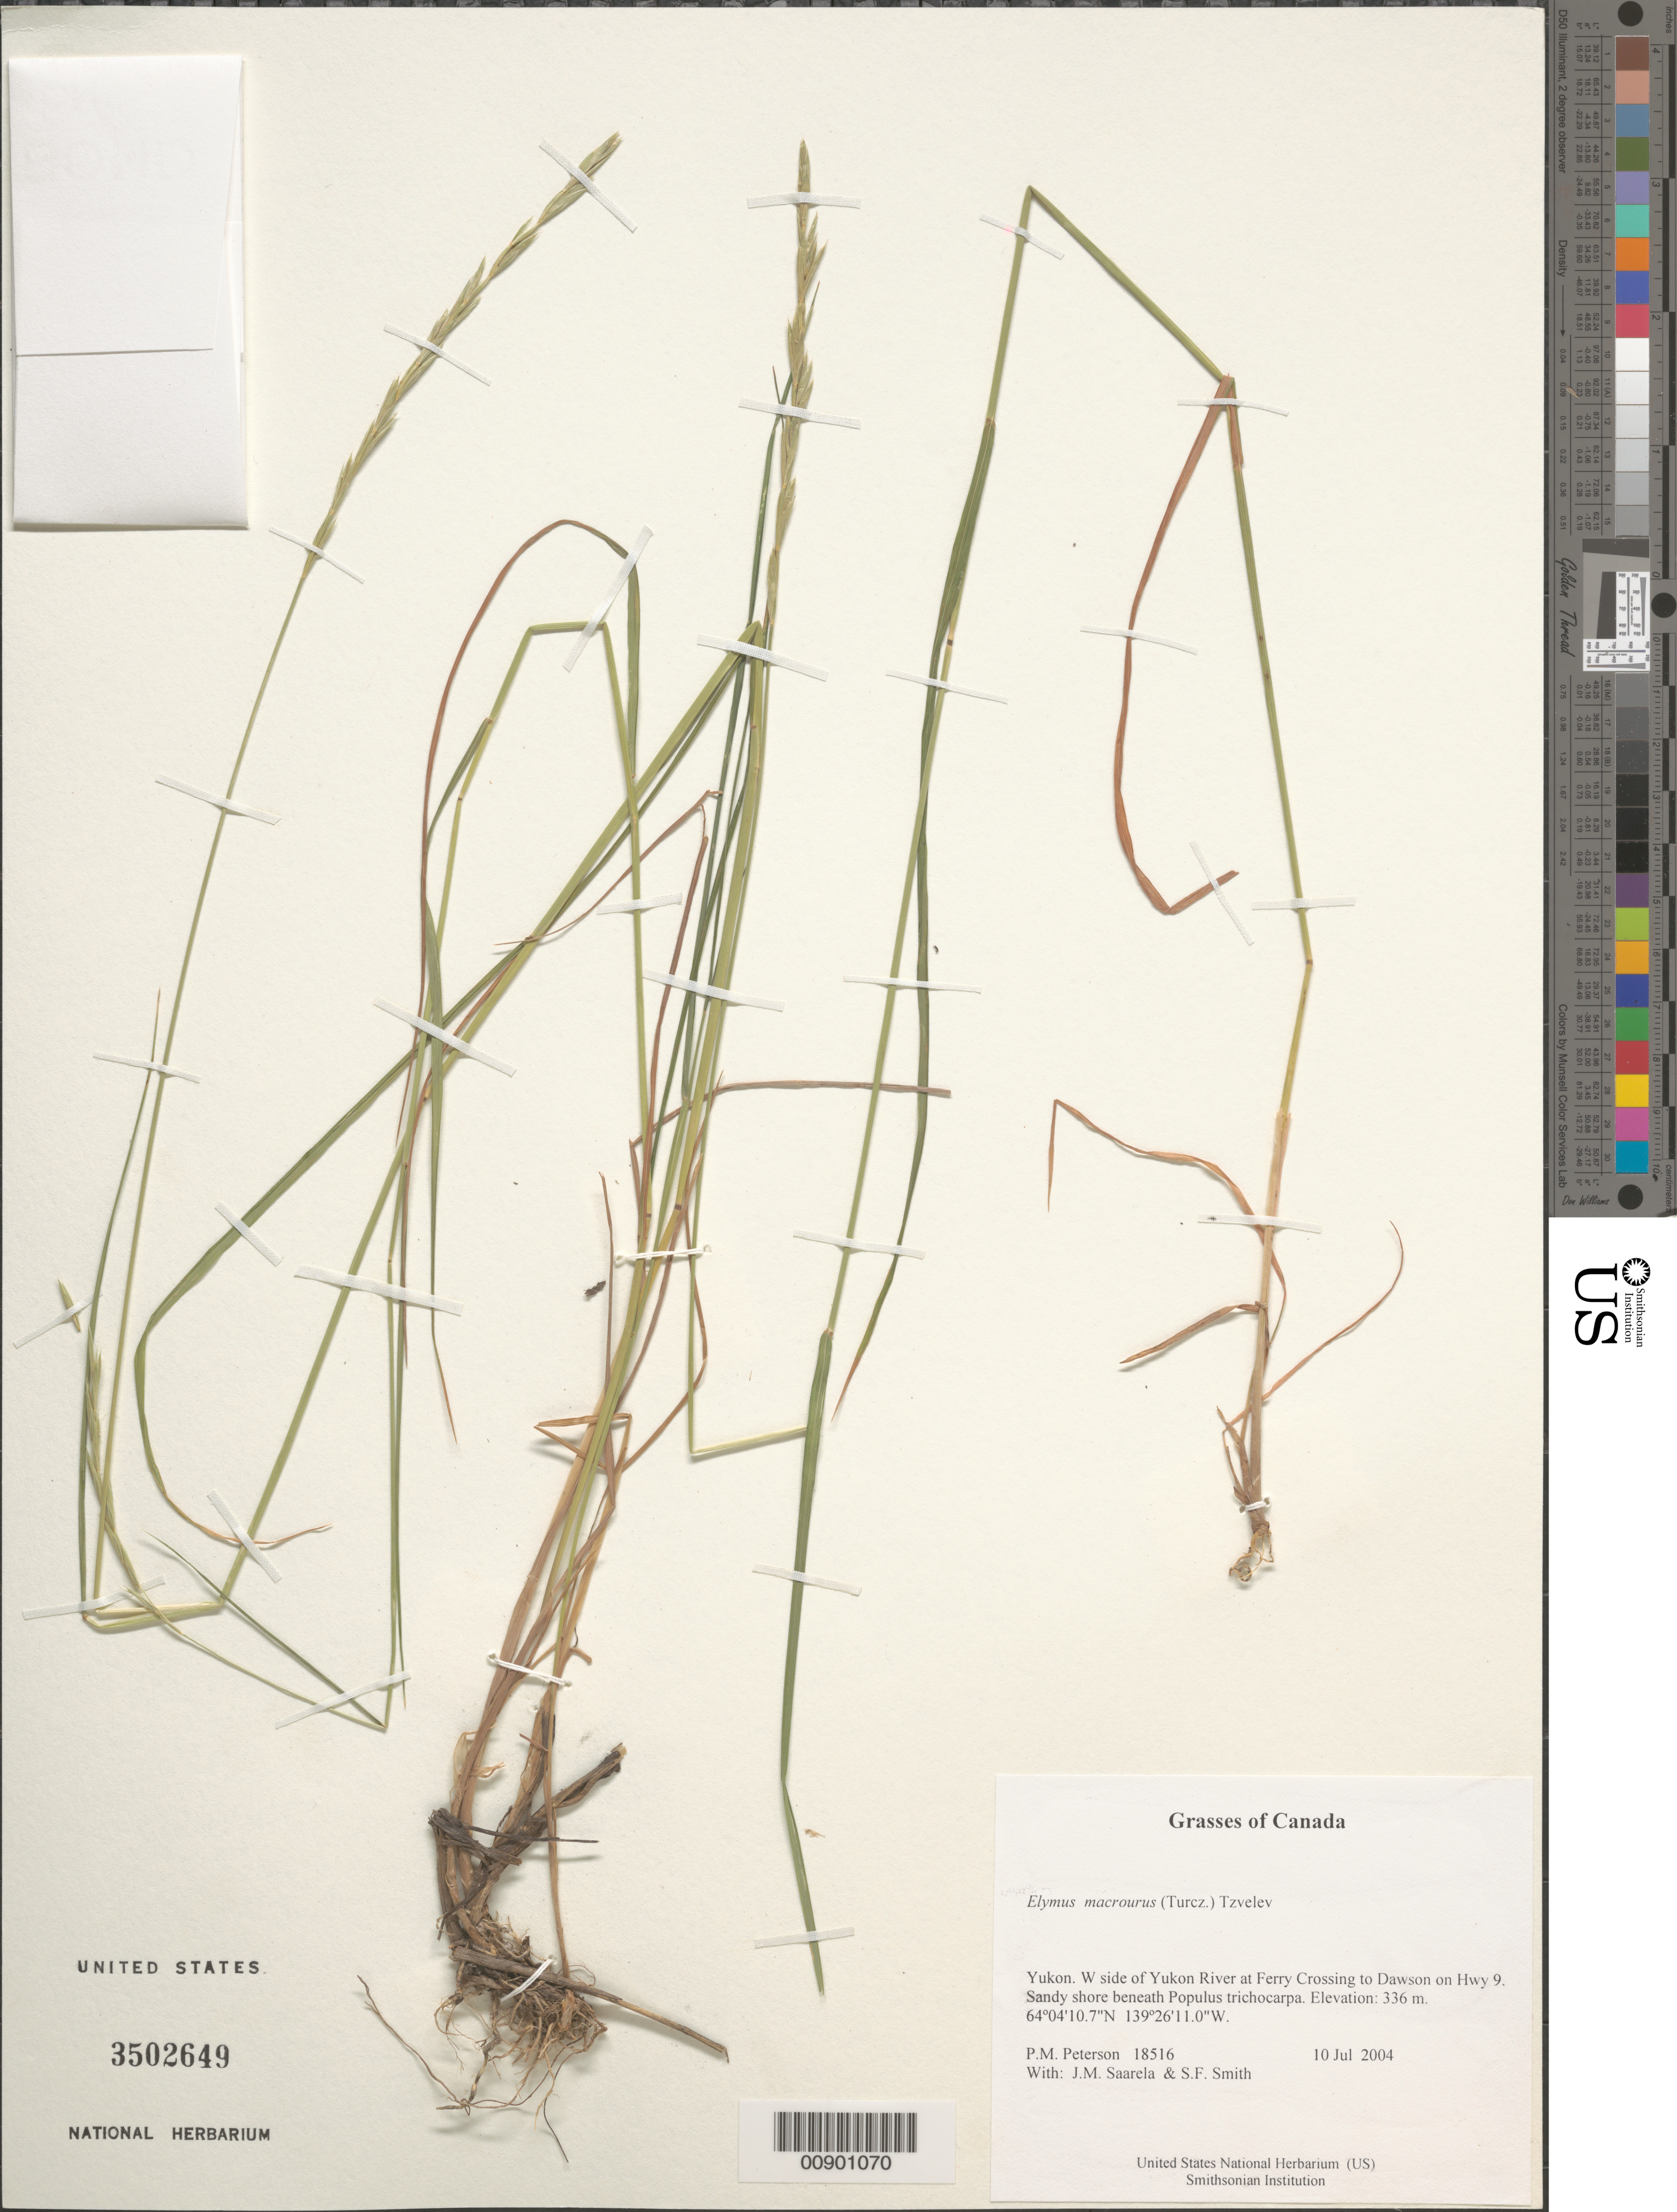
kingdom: Plantae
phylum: Tracheophyta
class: Liliopsida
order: Poales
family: Poaceae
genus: Elymus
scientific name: Elymus macrourus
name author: (Turcz. ex Steud.) Tzvelev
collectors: P. M. Peterson, J. Saarela & S.F. Smith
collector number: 18516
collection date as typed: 10 Jul 2004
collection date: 2004-07-10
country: Canada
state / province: Yukon Territory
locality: W side of Yukon River at Ferry Crossing to Dawson on Hwy 9. Sandy shore beneath Populus trichocarpa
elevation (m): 336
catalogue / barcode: US 3502649